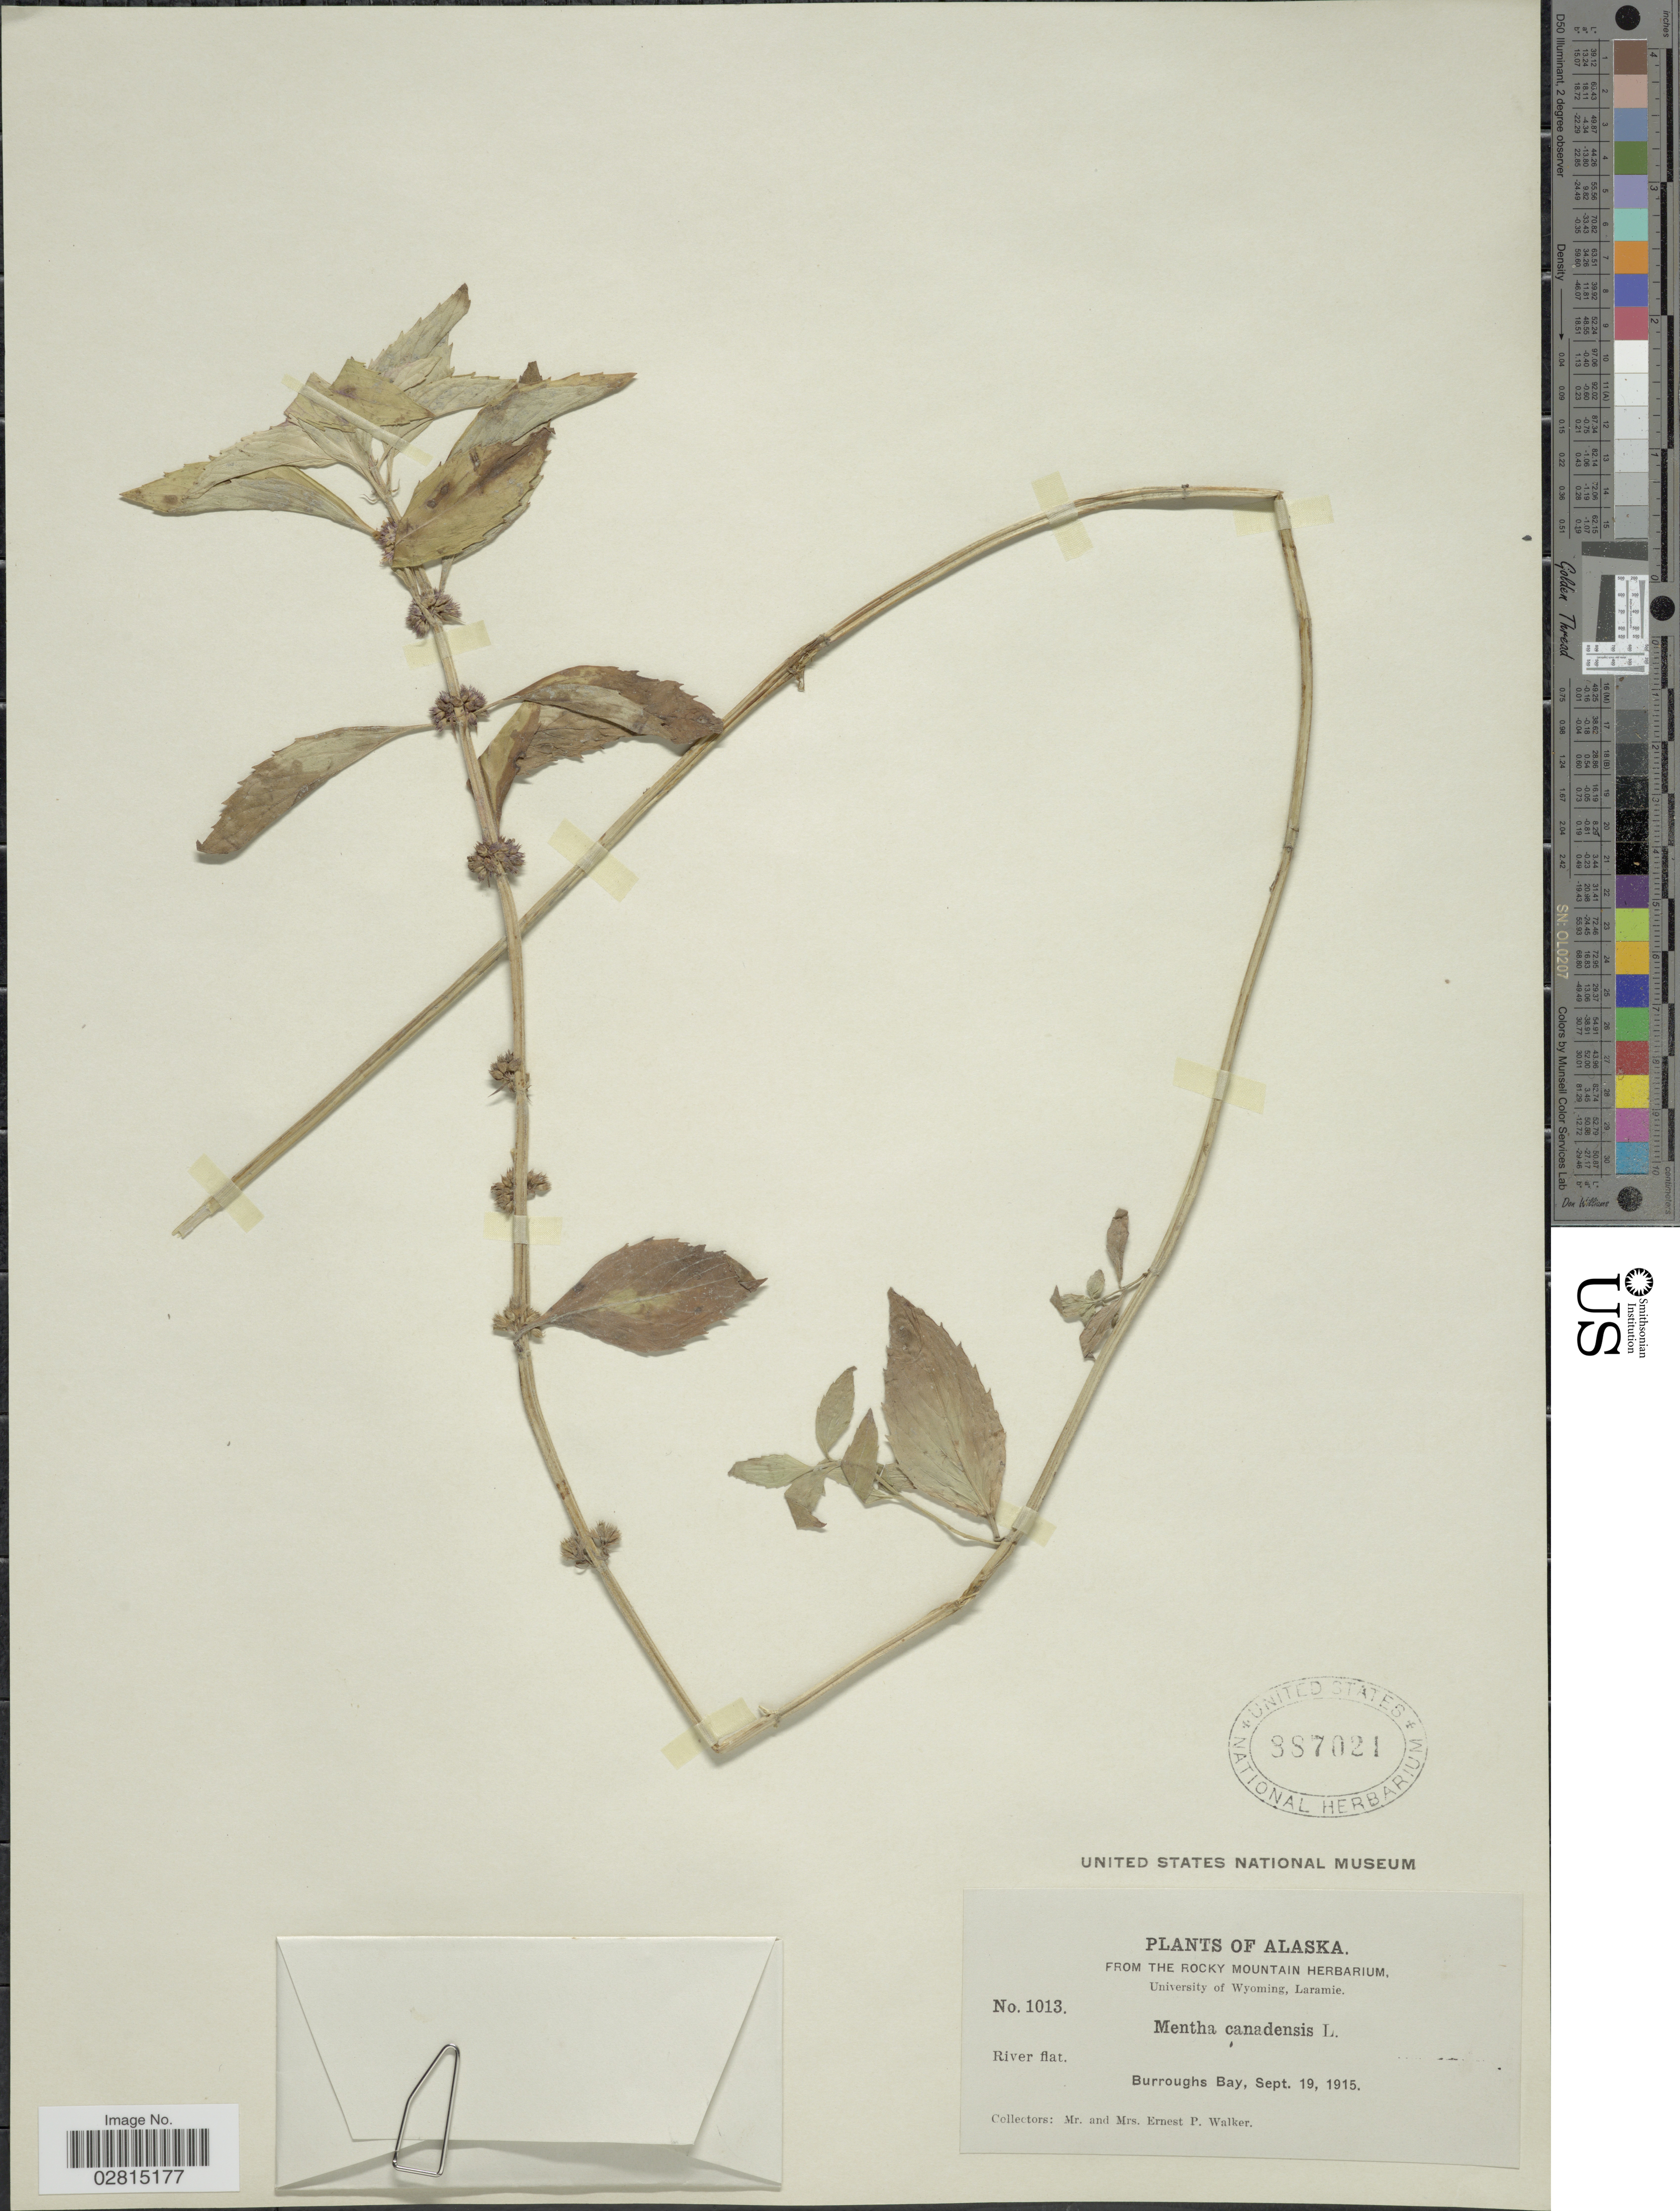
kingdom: Plantae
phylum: Tracheophyta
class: Magnoliopsida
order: Lamiales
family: Lamiaceae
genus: Mentha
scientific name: Mentha arvensis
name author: L.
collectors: E. P. Walker & E. Walker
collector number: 1013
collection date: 1915-09-19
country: United States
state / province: Alaska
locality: Burroughs Bay.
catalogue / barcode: US 887021